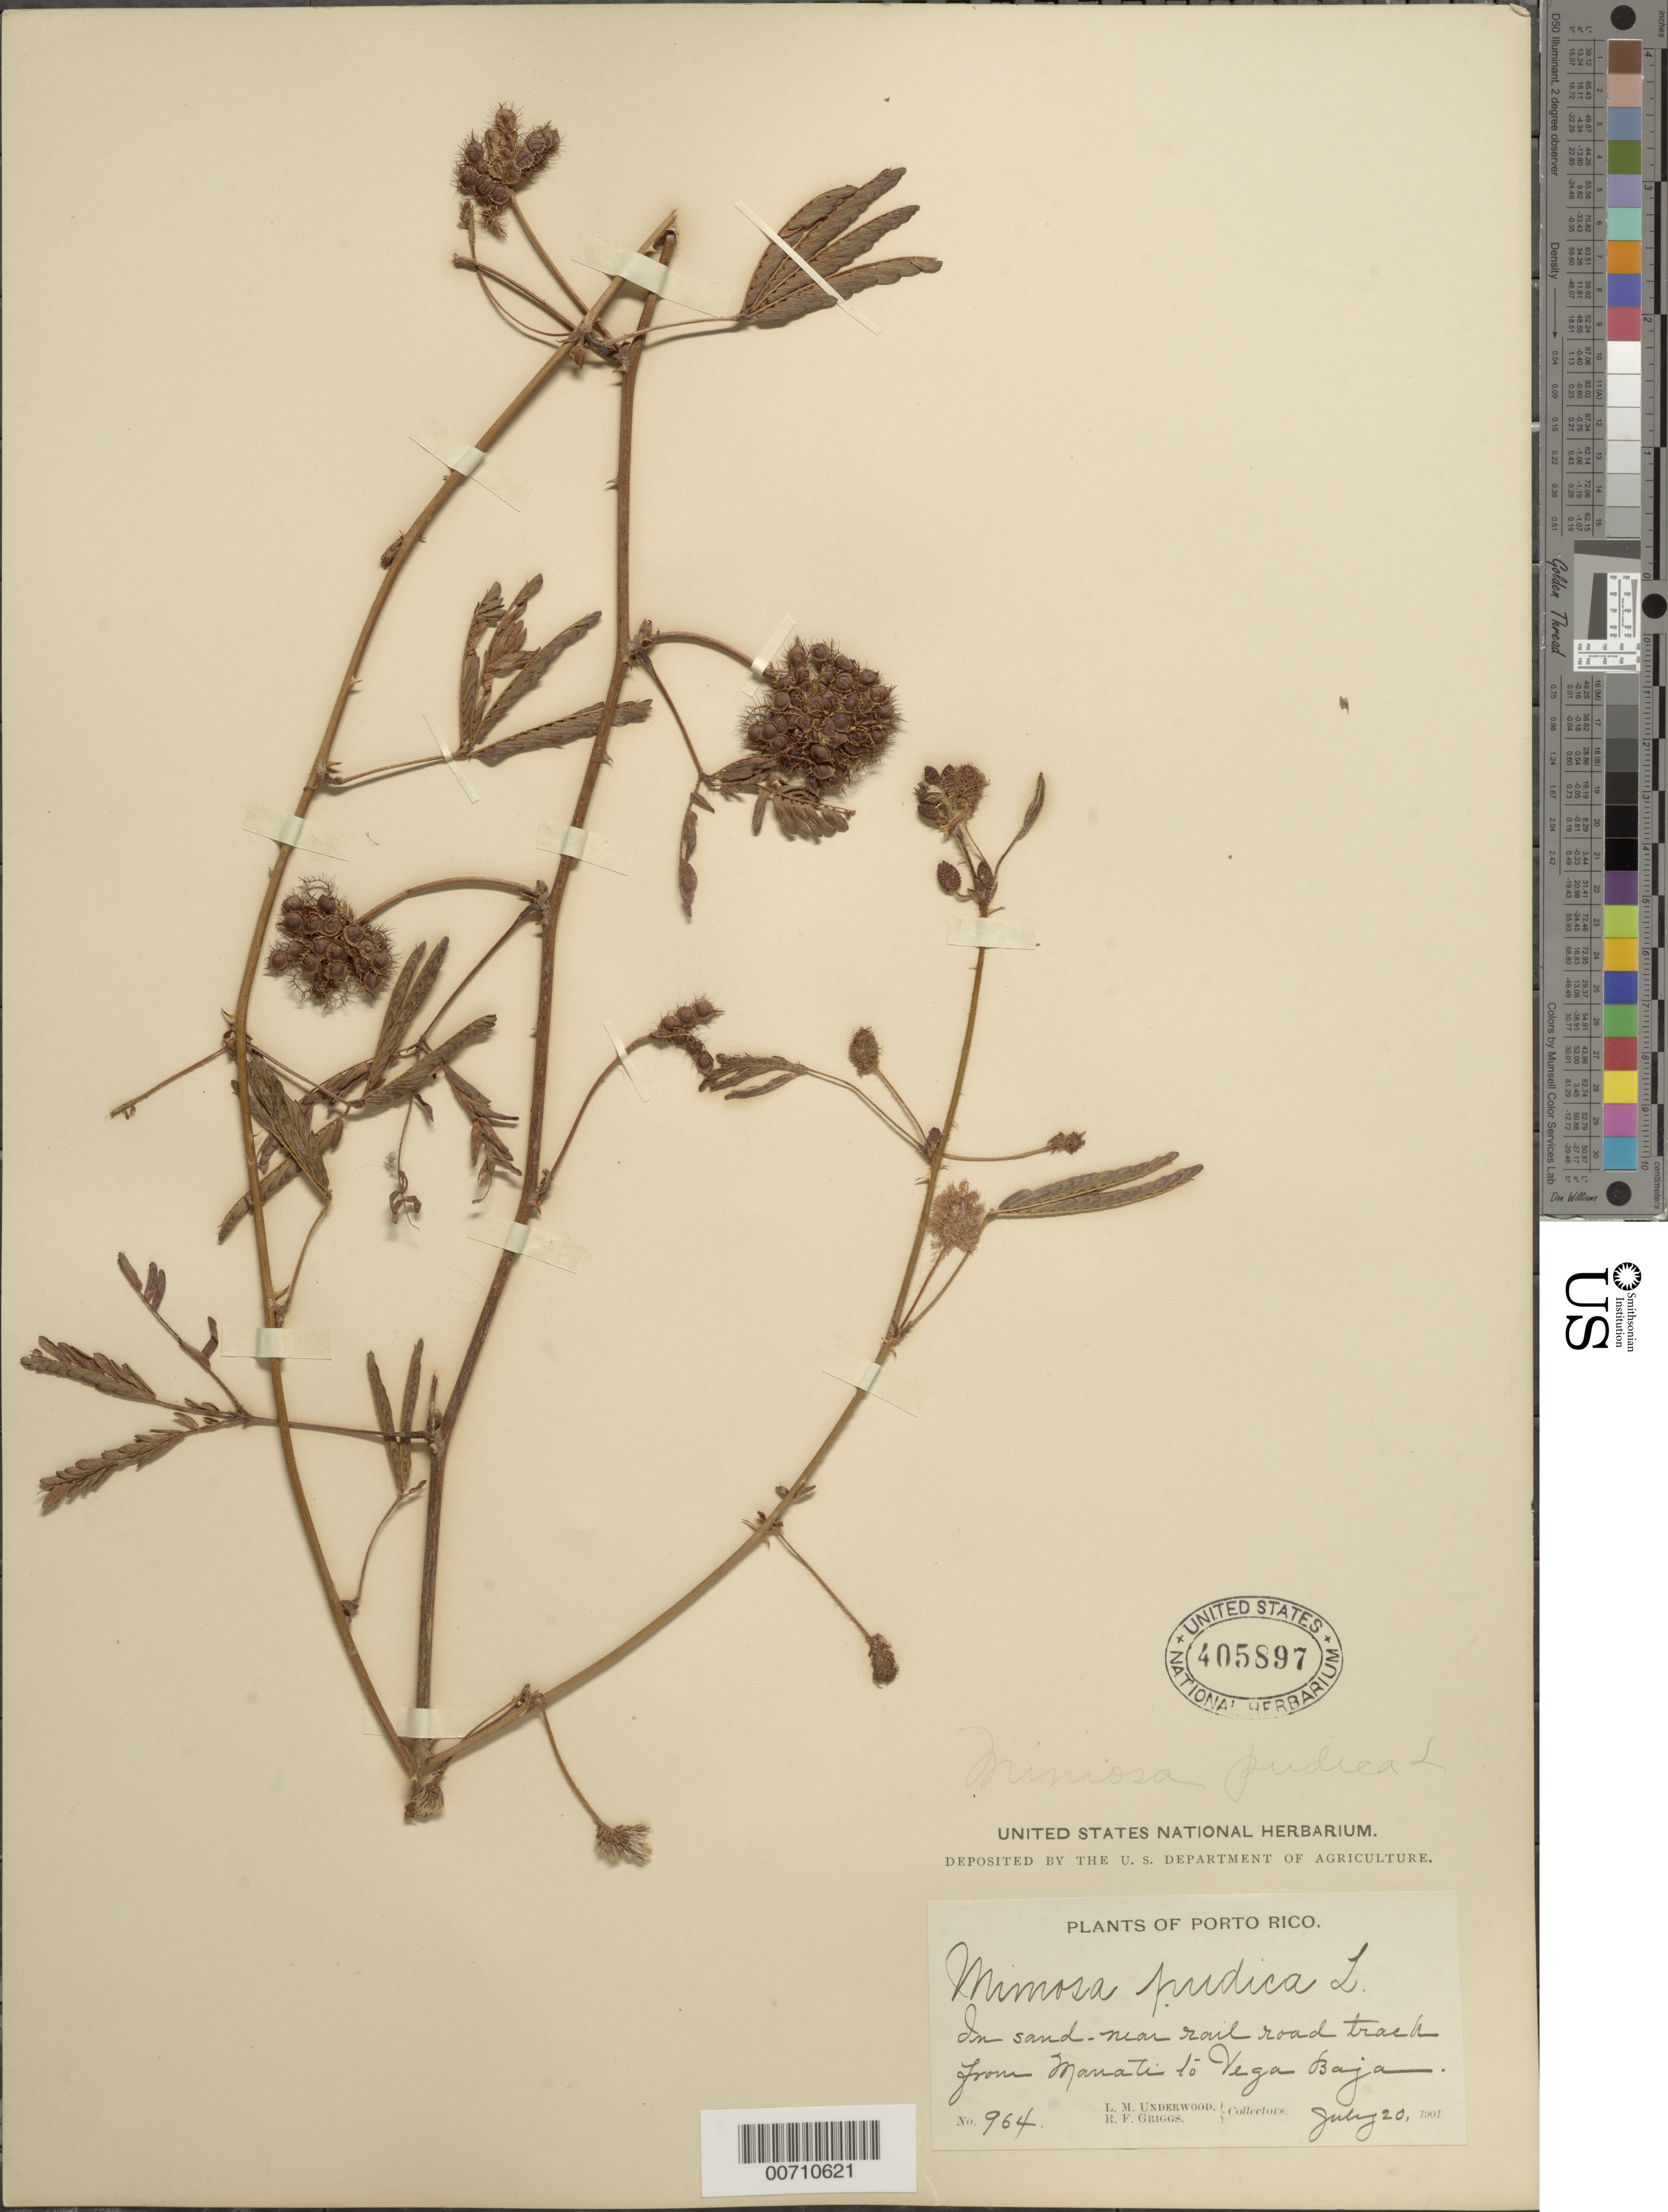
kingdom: Plantae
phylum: Tracheophyta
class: Magnoliopsida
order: Fabales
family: Fabaceae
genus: Mimosa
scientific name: Mimosa pudica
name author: L.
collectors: L. M. Underwood & R. F. Griggs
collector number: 964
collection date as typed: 20 Jul 1901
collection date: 1901-07-20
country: Puerto Rico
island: Greater Antilles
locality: Manati to Vega Baja, near railroad track from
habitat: In sand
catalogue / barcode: US 405897